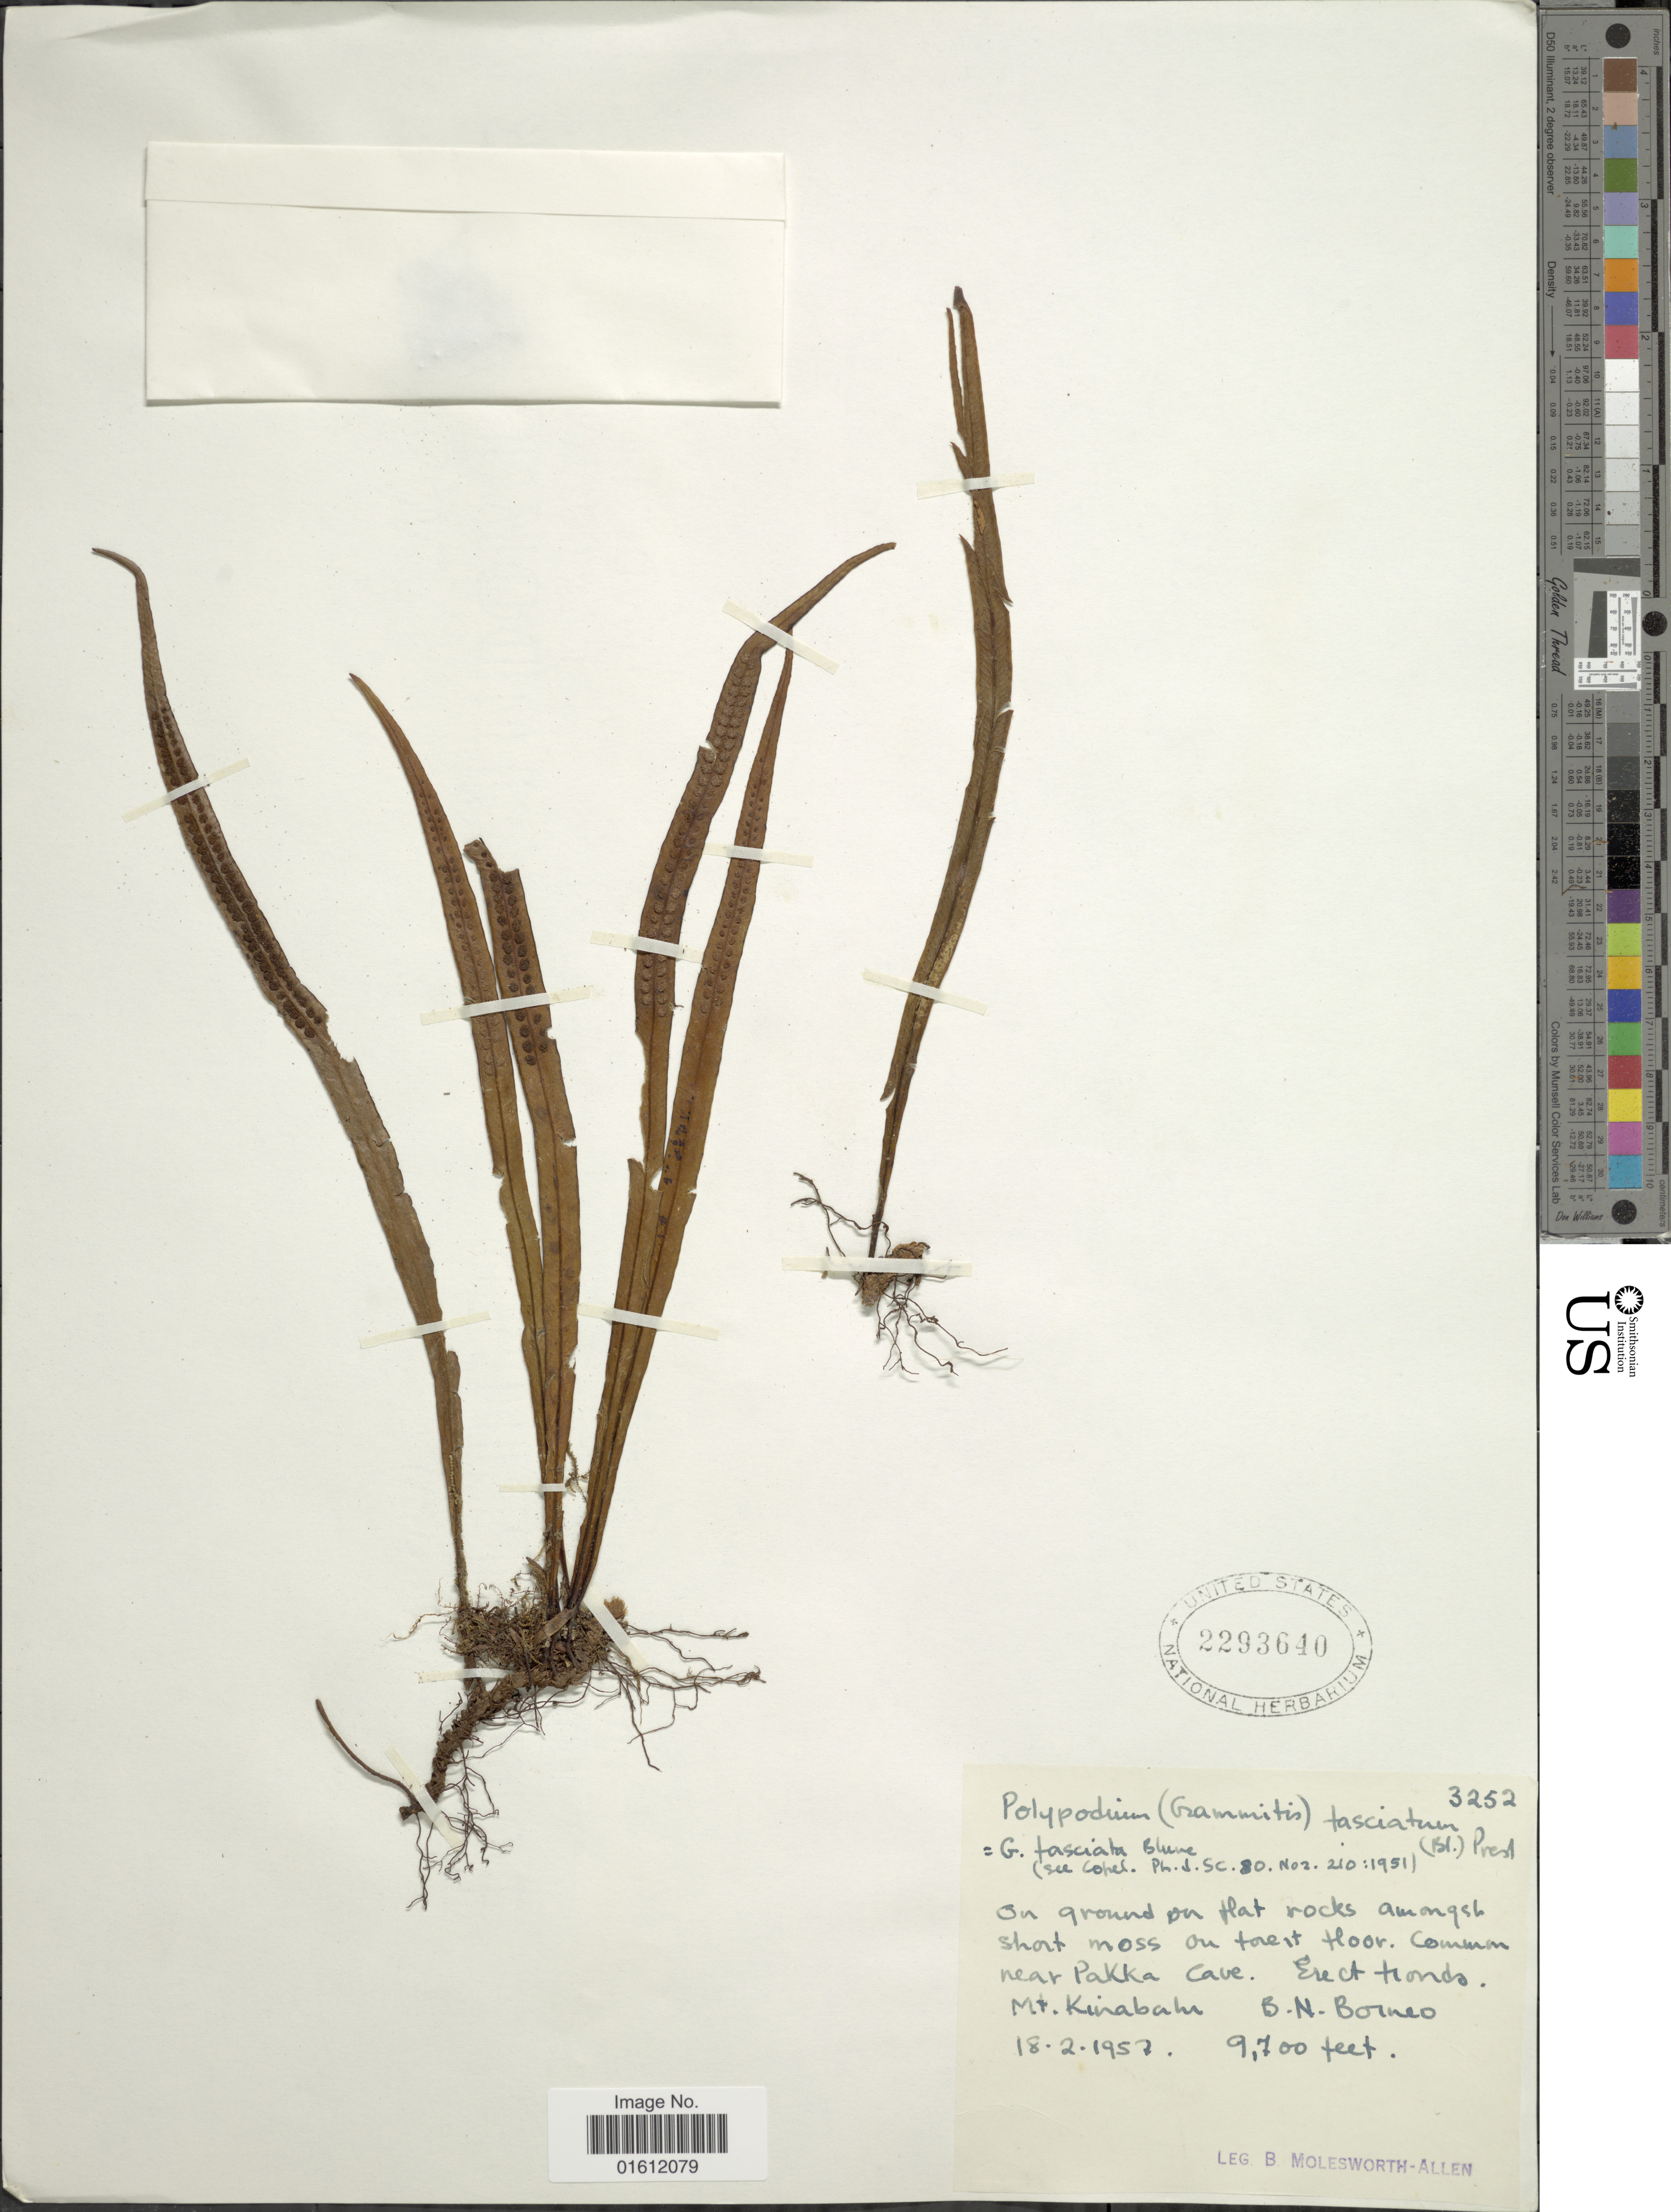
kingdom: Plantae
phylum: Tracheophyta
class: Polypodiopsida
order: Polypodiales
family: Polypodiaceae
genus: Oreogrammitis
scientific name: Oreogrammitis fasciata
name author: (Blume) Parris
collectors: B. E. G. Molesworth-Allen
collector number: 3252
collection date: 1957-02-18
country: Malaysia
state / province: Sabah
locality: Near Pakka Cave, Mt Kinabalu, B.N. Borneo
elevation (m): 2957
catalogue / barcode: US 2293640